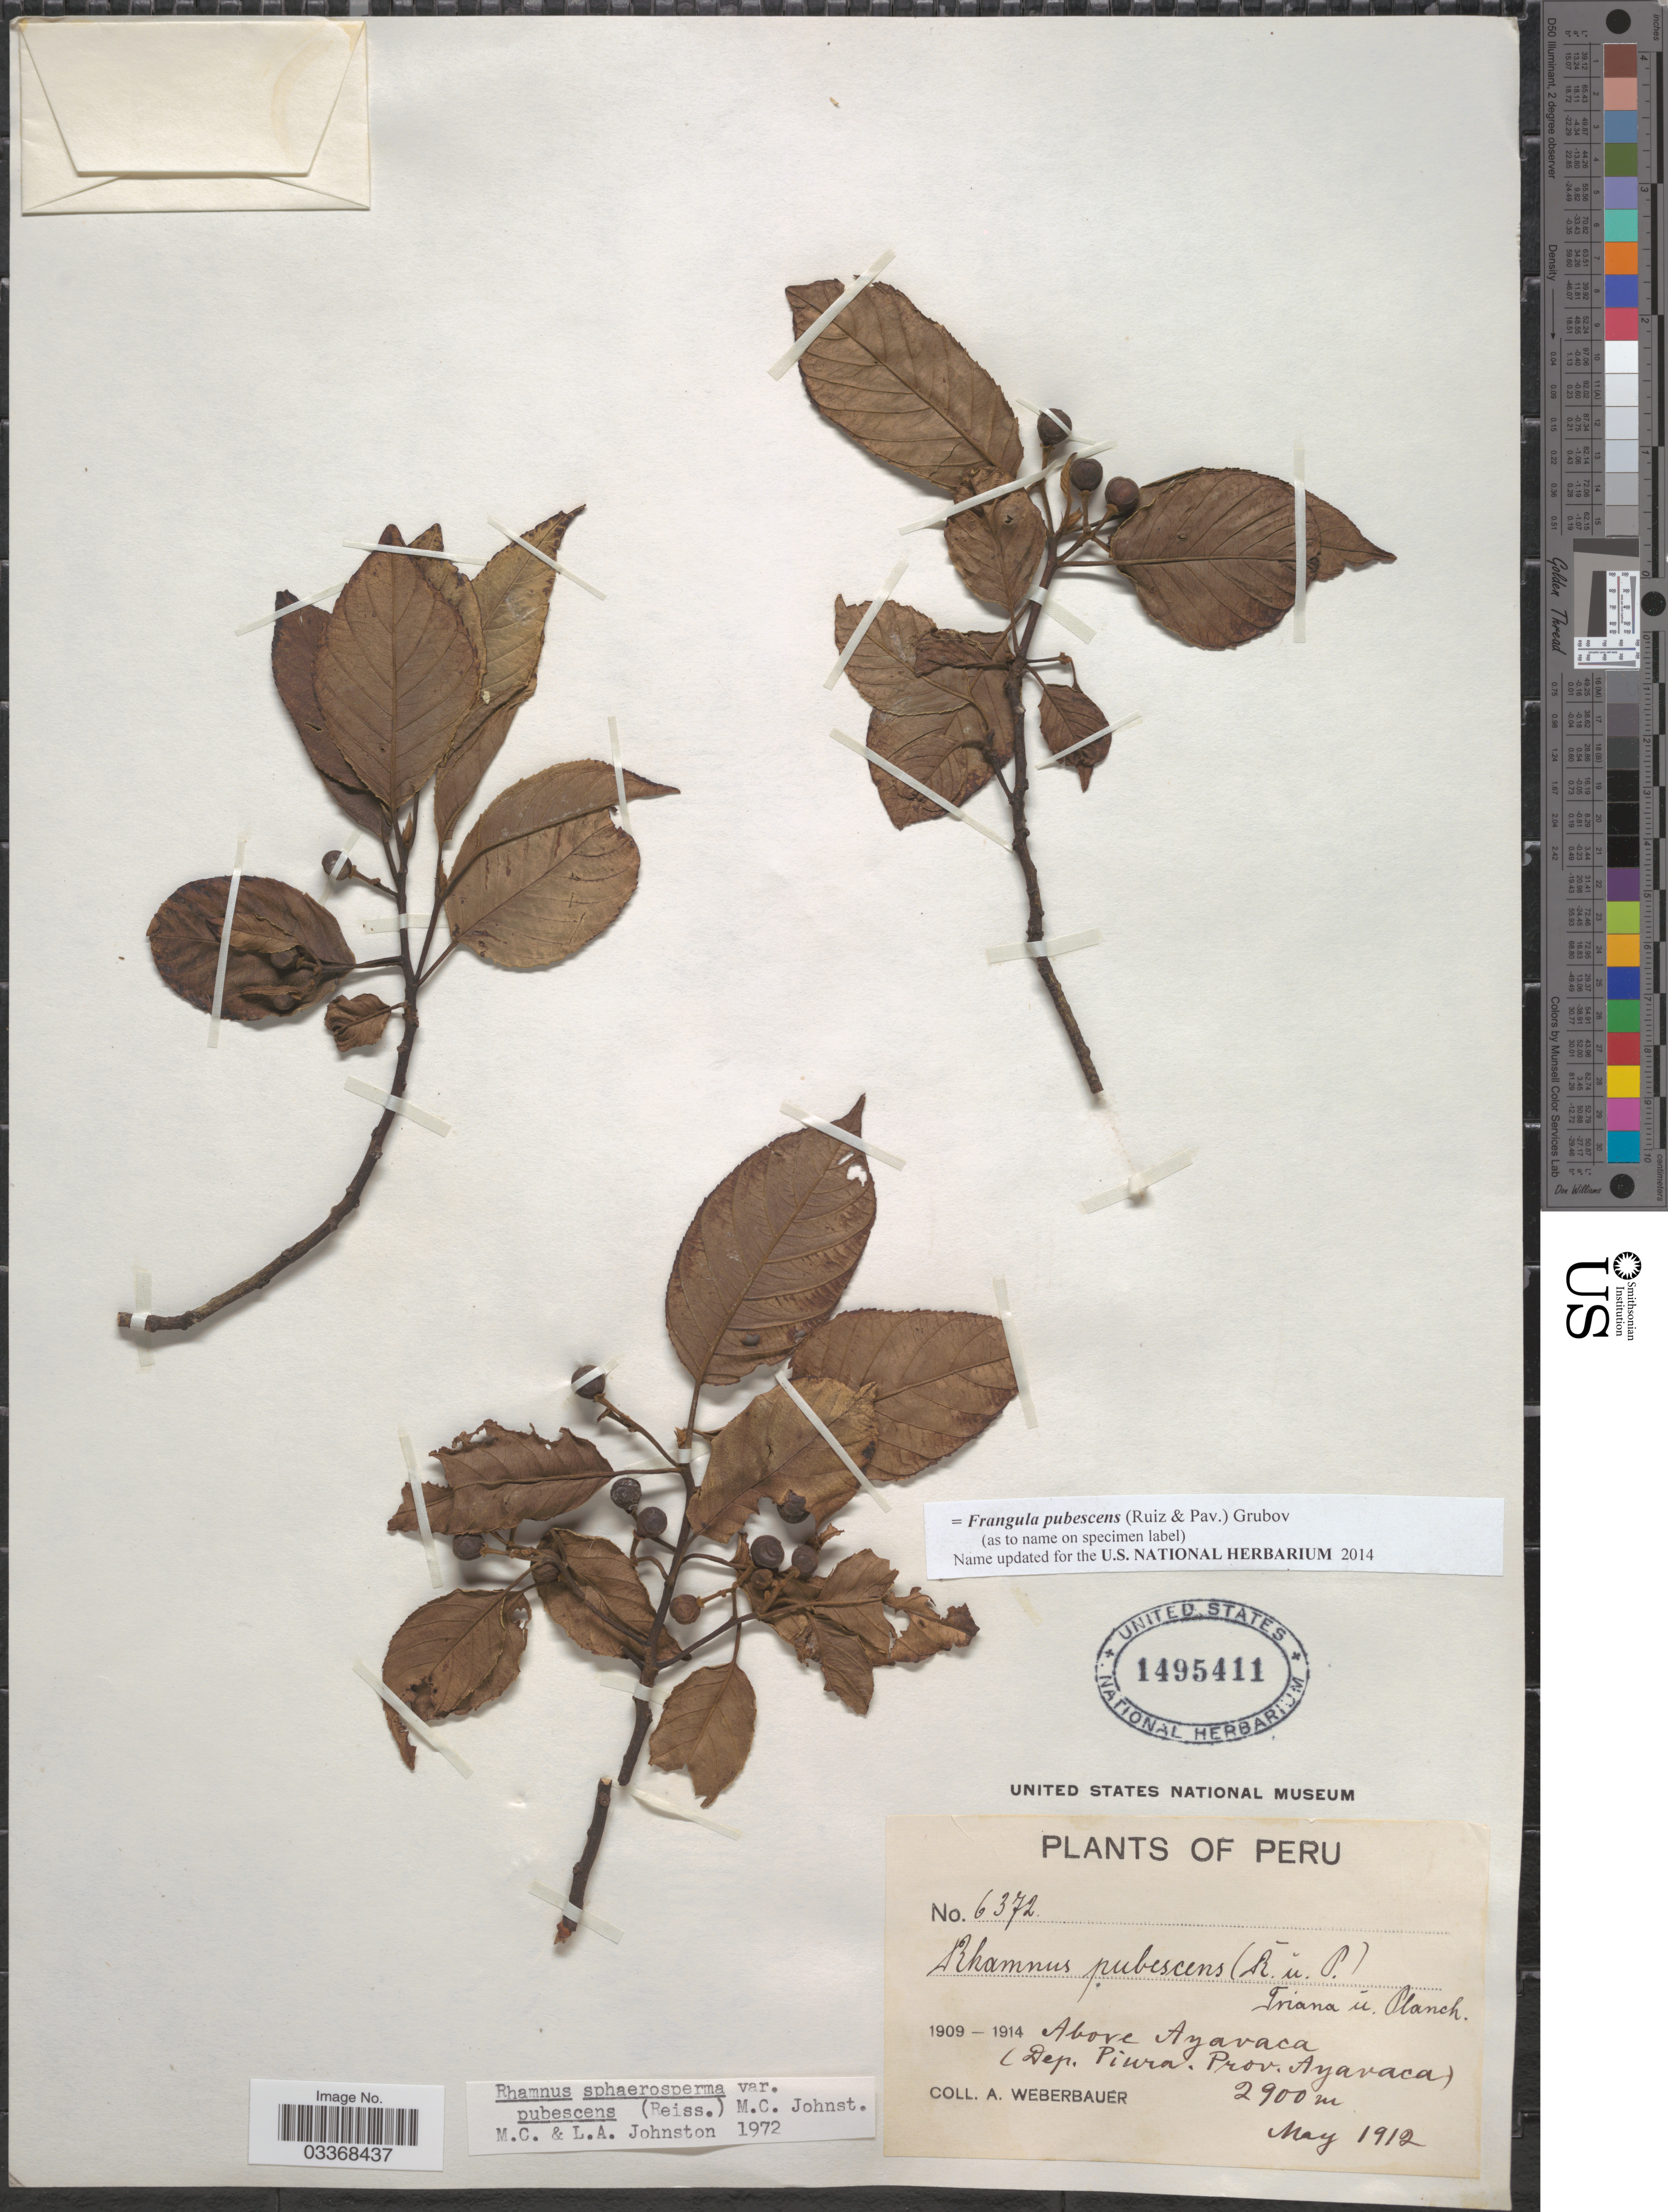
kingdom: Plantae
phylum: Tracheophyta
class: Magnoliopsida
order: Rosales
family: Rhamnaceae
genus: Frangula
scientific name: Frangula pubescens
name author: (Ruiz & Pav.) Grubov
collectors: A. Weberbauer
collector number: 6372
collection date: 1912-05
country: Peru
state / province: Piura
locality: Above Ayavaca (Dep. Piura. Prov. Ayavaca).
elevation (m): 2900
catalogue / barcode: US 1495411